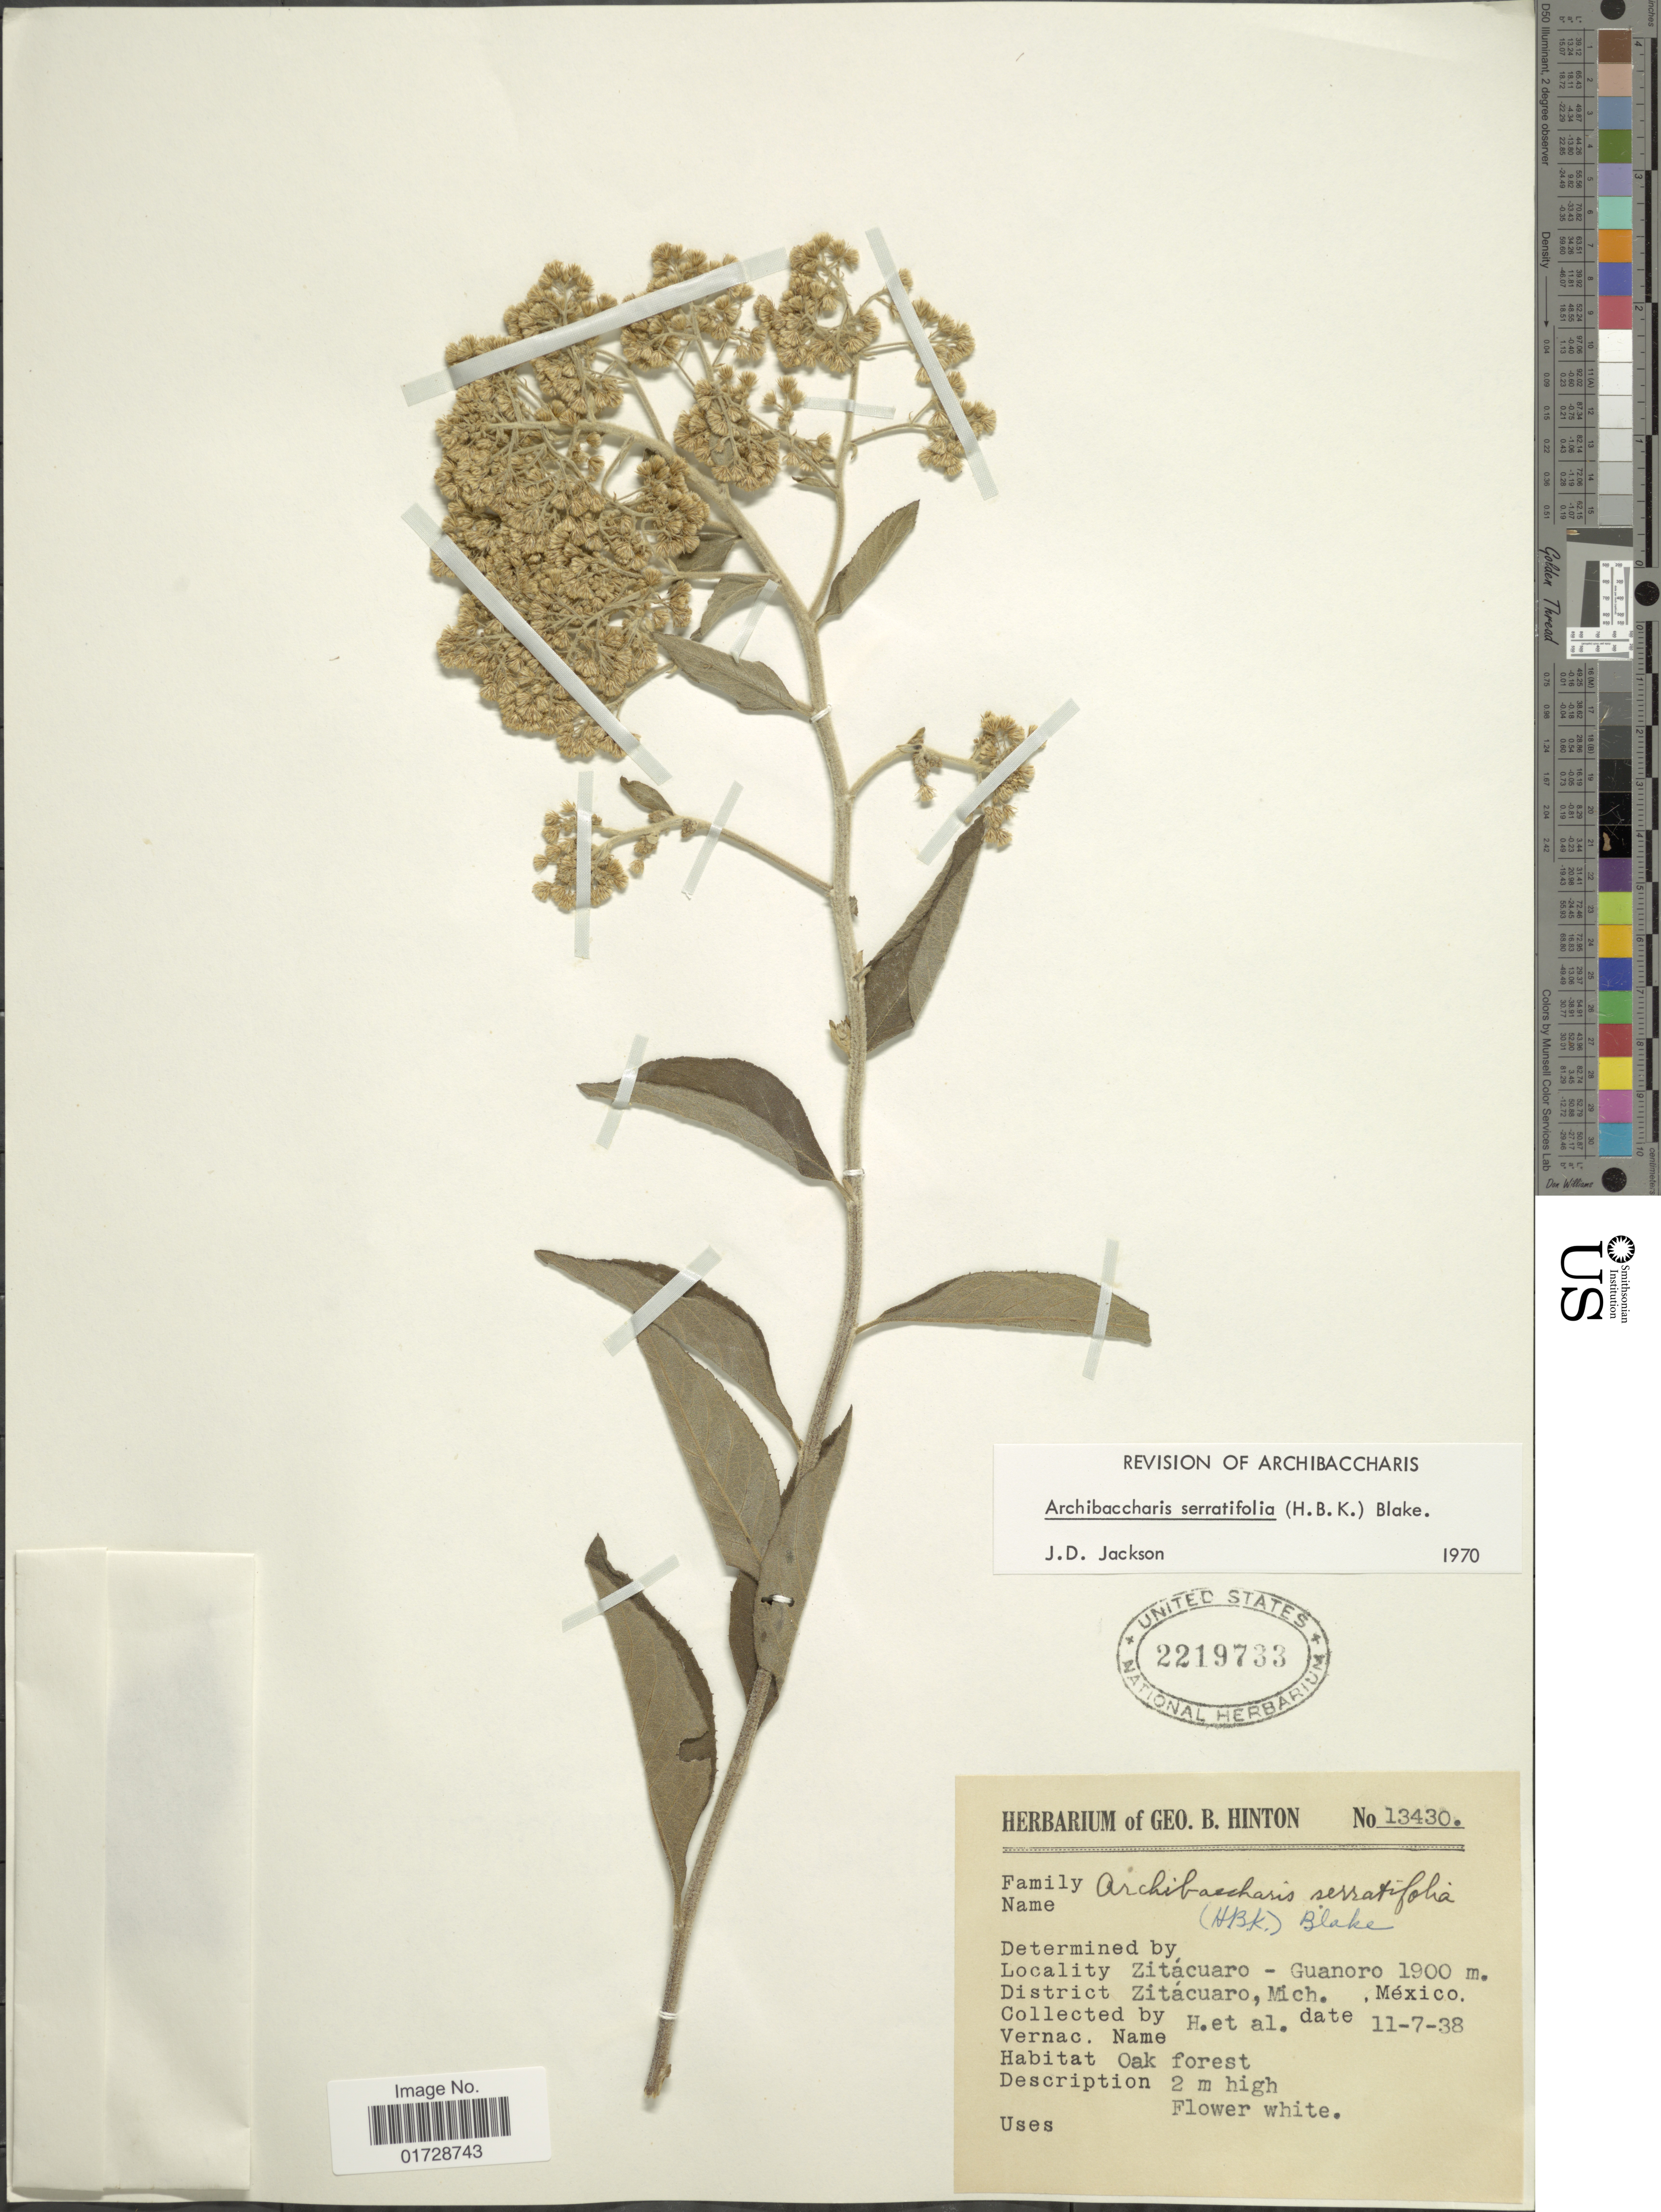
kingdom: Plantae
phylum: Tracheophyta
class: Magnoliopsida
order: Asterales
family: Asteraceae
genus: Archibaccharis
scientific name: Archibaccharis serratifolia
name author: (Kunth) S.F. Blake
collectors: G. B. Hinton & et al.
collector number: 13430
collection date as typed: Transcribed d/m/y: 11/7/38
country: Mexico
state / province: Michoacán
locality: Zitacuaro-Guanoro, District Zitacuaro, Mich.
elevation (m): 1900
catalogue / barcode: US 2219733